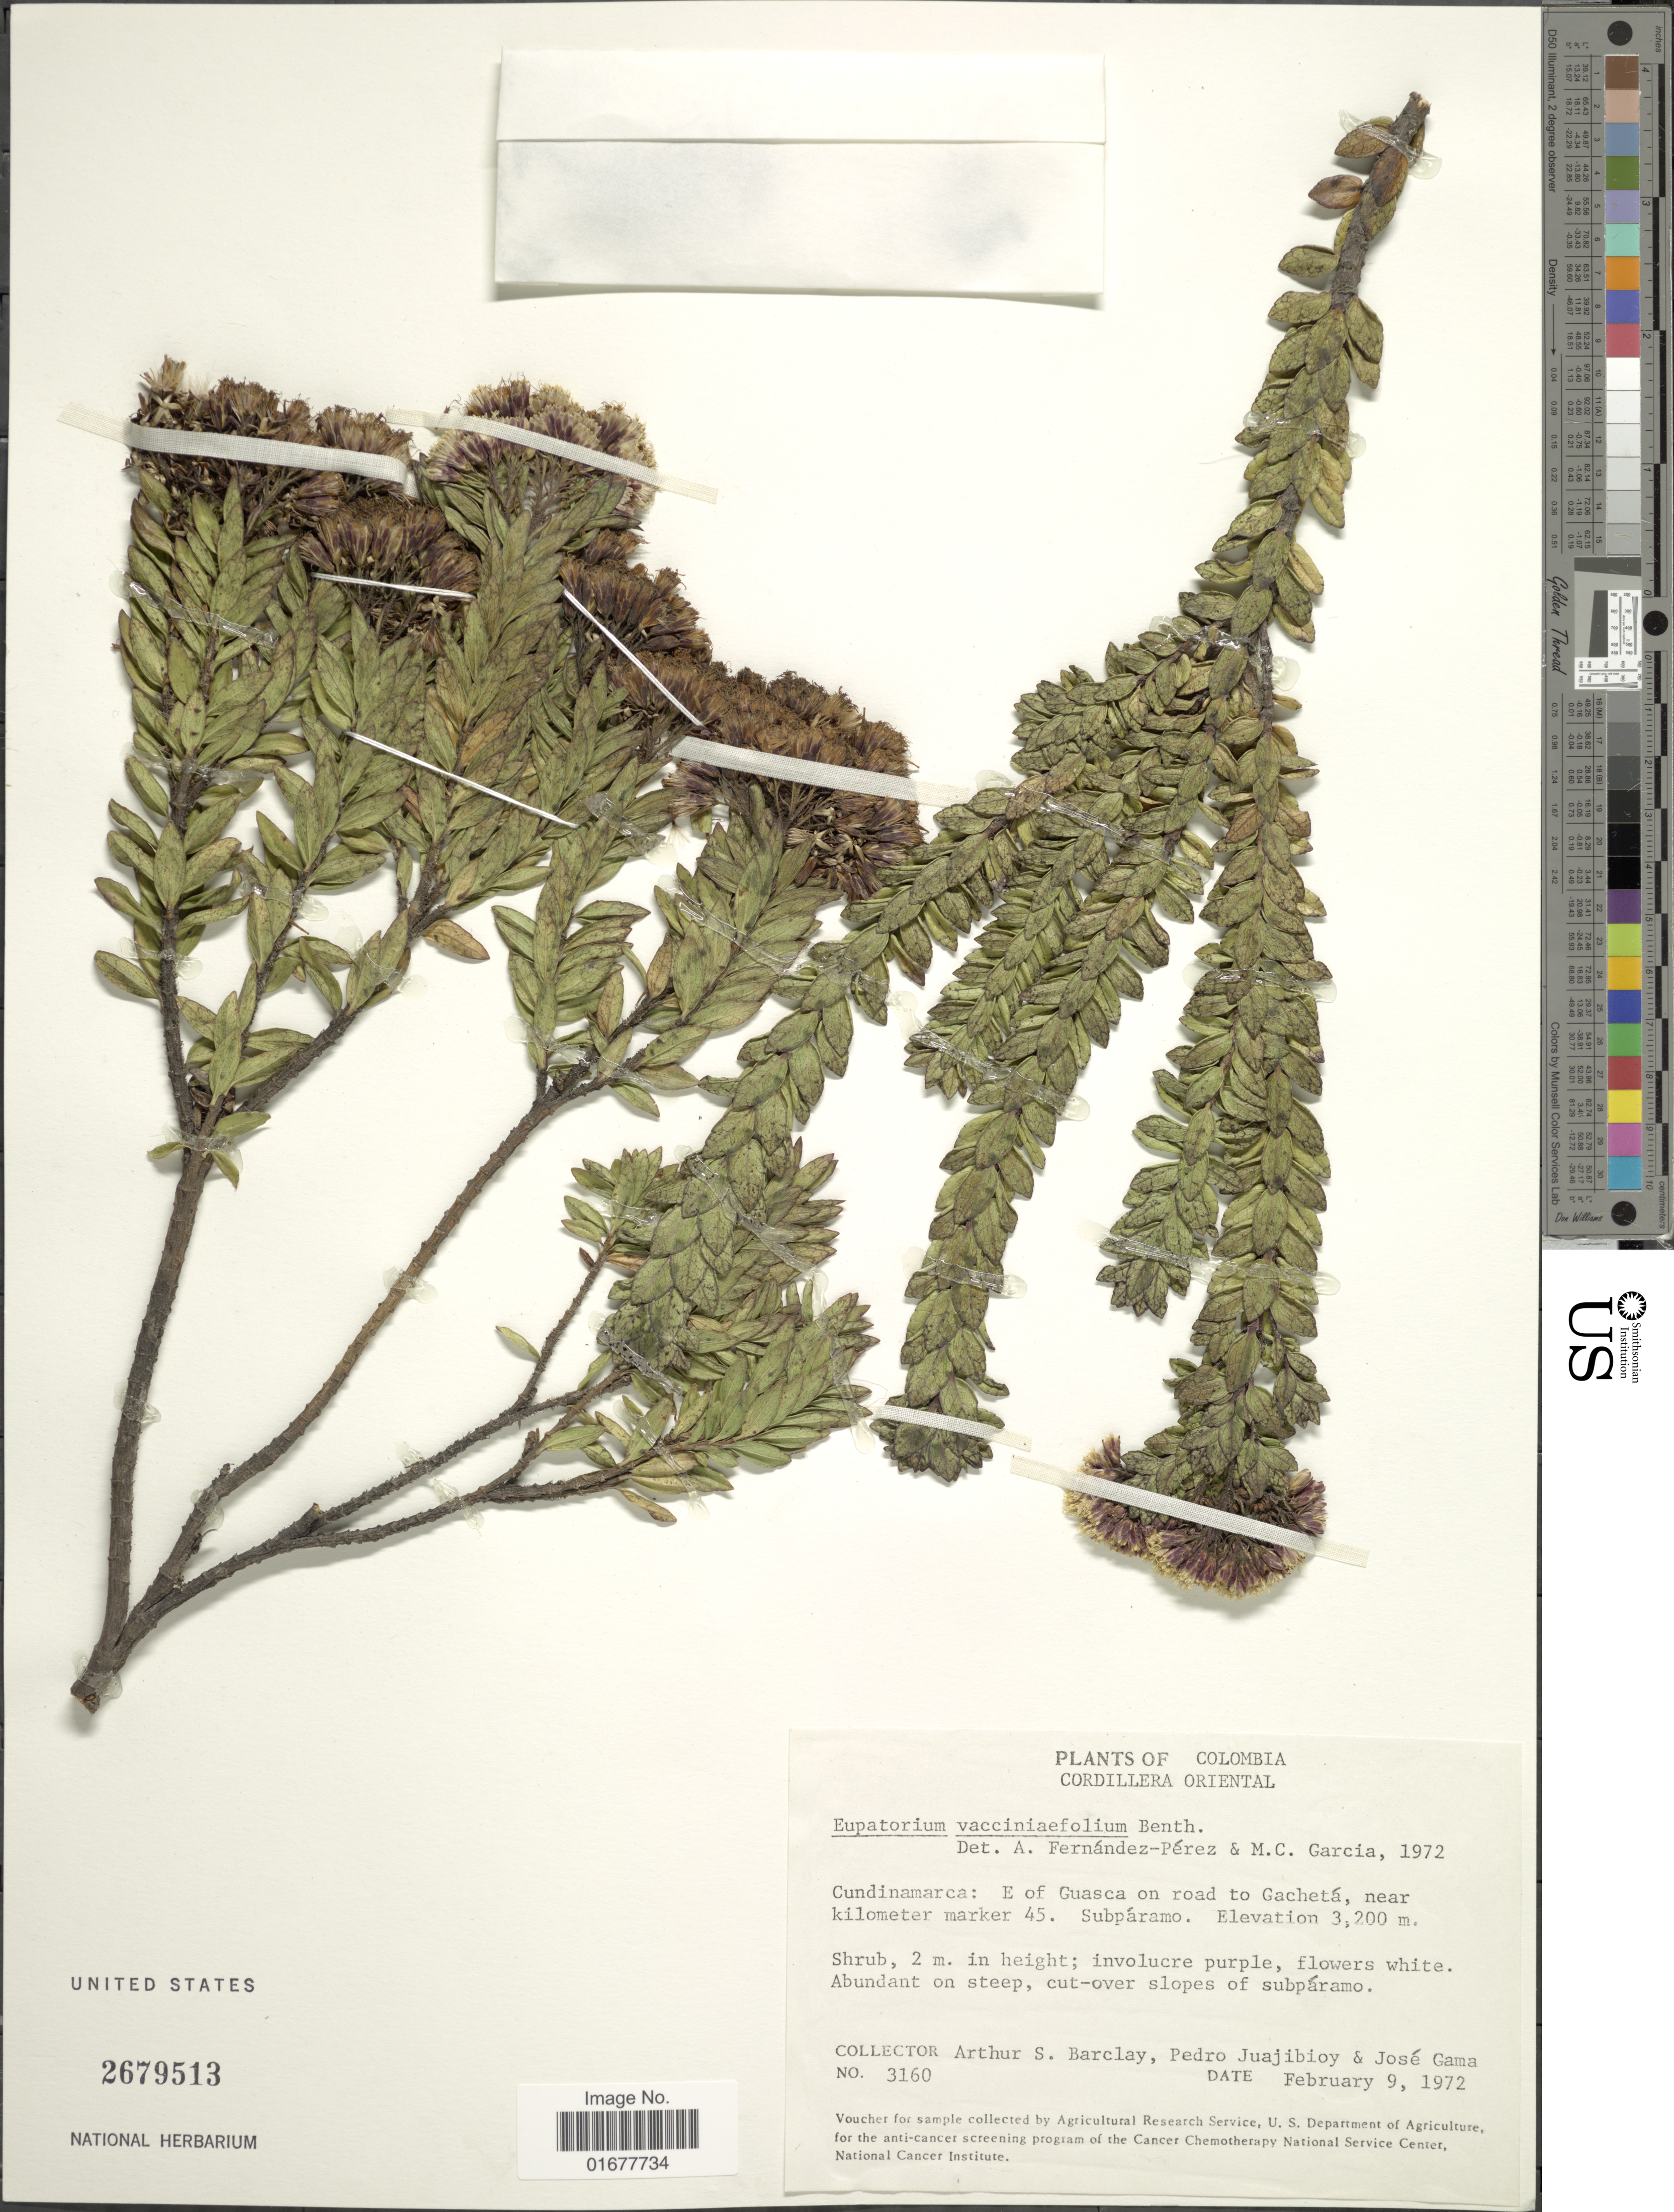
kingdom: Plantae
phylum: Tracheophyta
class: Magnoliopsida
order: Asterales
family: Asteraceae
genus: Ageratina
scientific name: Ageratina vacciniaefolia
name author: (Benth.) R.M. King & H. Rob.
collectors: A. S. Barclay, P. Juajibioy & J. Gama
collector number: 3160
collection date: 1972-02-09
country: Colombia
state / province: Cundinamarca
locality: Cordillera Oriental, E of Guasca on road to Gacheta, near kilometer marker 45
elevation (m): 3200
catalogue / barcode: US 2679513